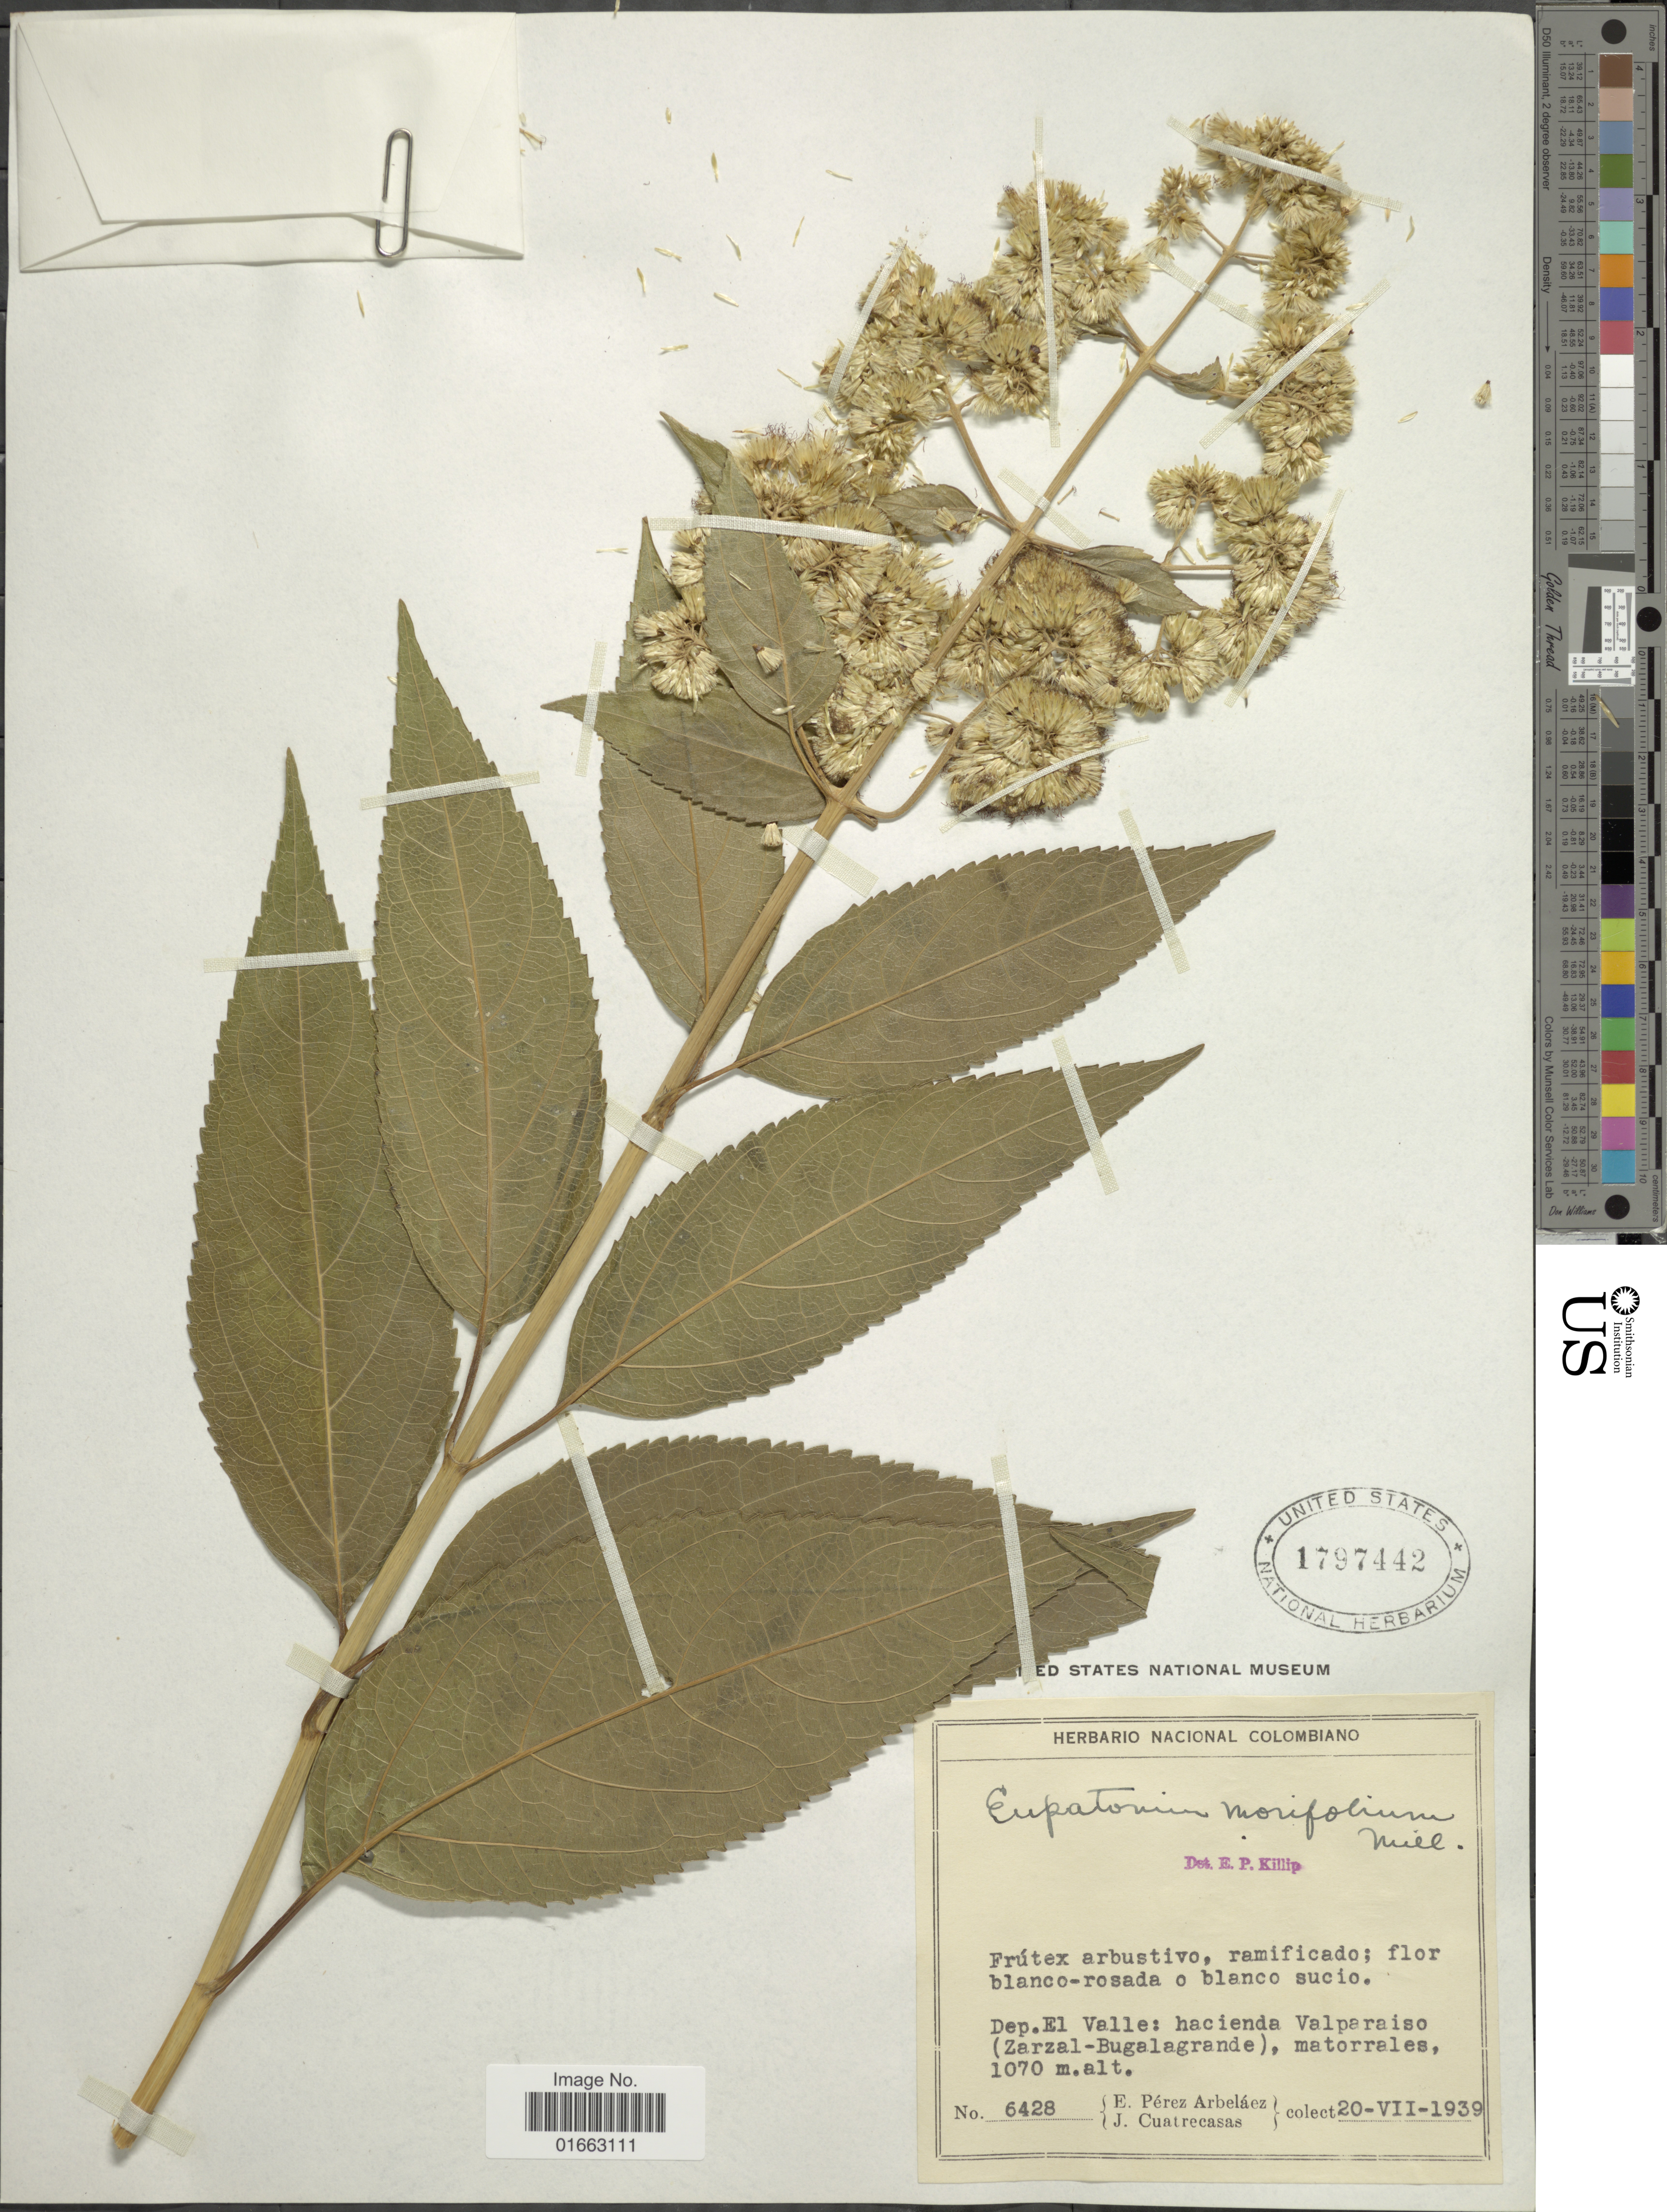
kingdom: Plantae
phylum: Tracheophyta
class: Magnoliopsida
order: Asterales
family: Asteraceae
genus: Critonia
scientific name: Critonia morifolia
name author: (Mill.) R.M. King & H. Rob.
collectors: E. P. Arbelaez & J. Cuatrecasas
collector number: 6428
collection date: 1939-07-20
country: Colombia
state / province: Valle del Cauca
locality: Dep. El Valle: hacienda Valparaiso (Zarzal-Bugalagrande), matorrales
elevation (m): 1070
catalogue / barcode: US 1797442